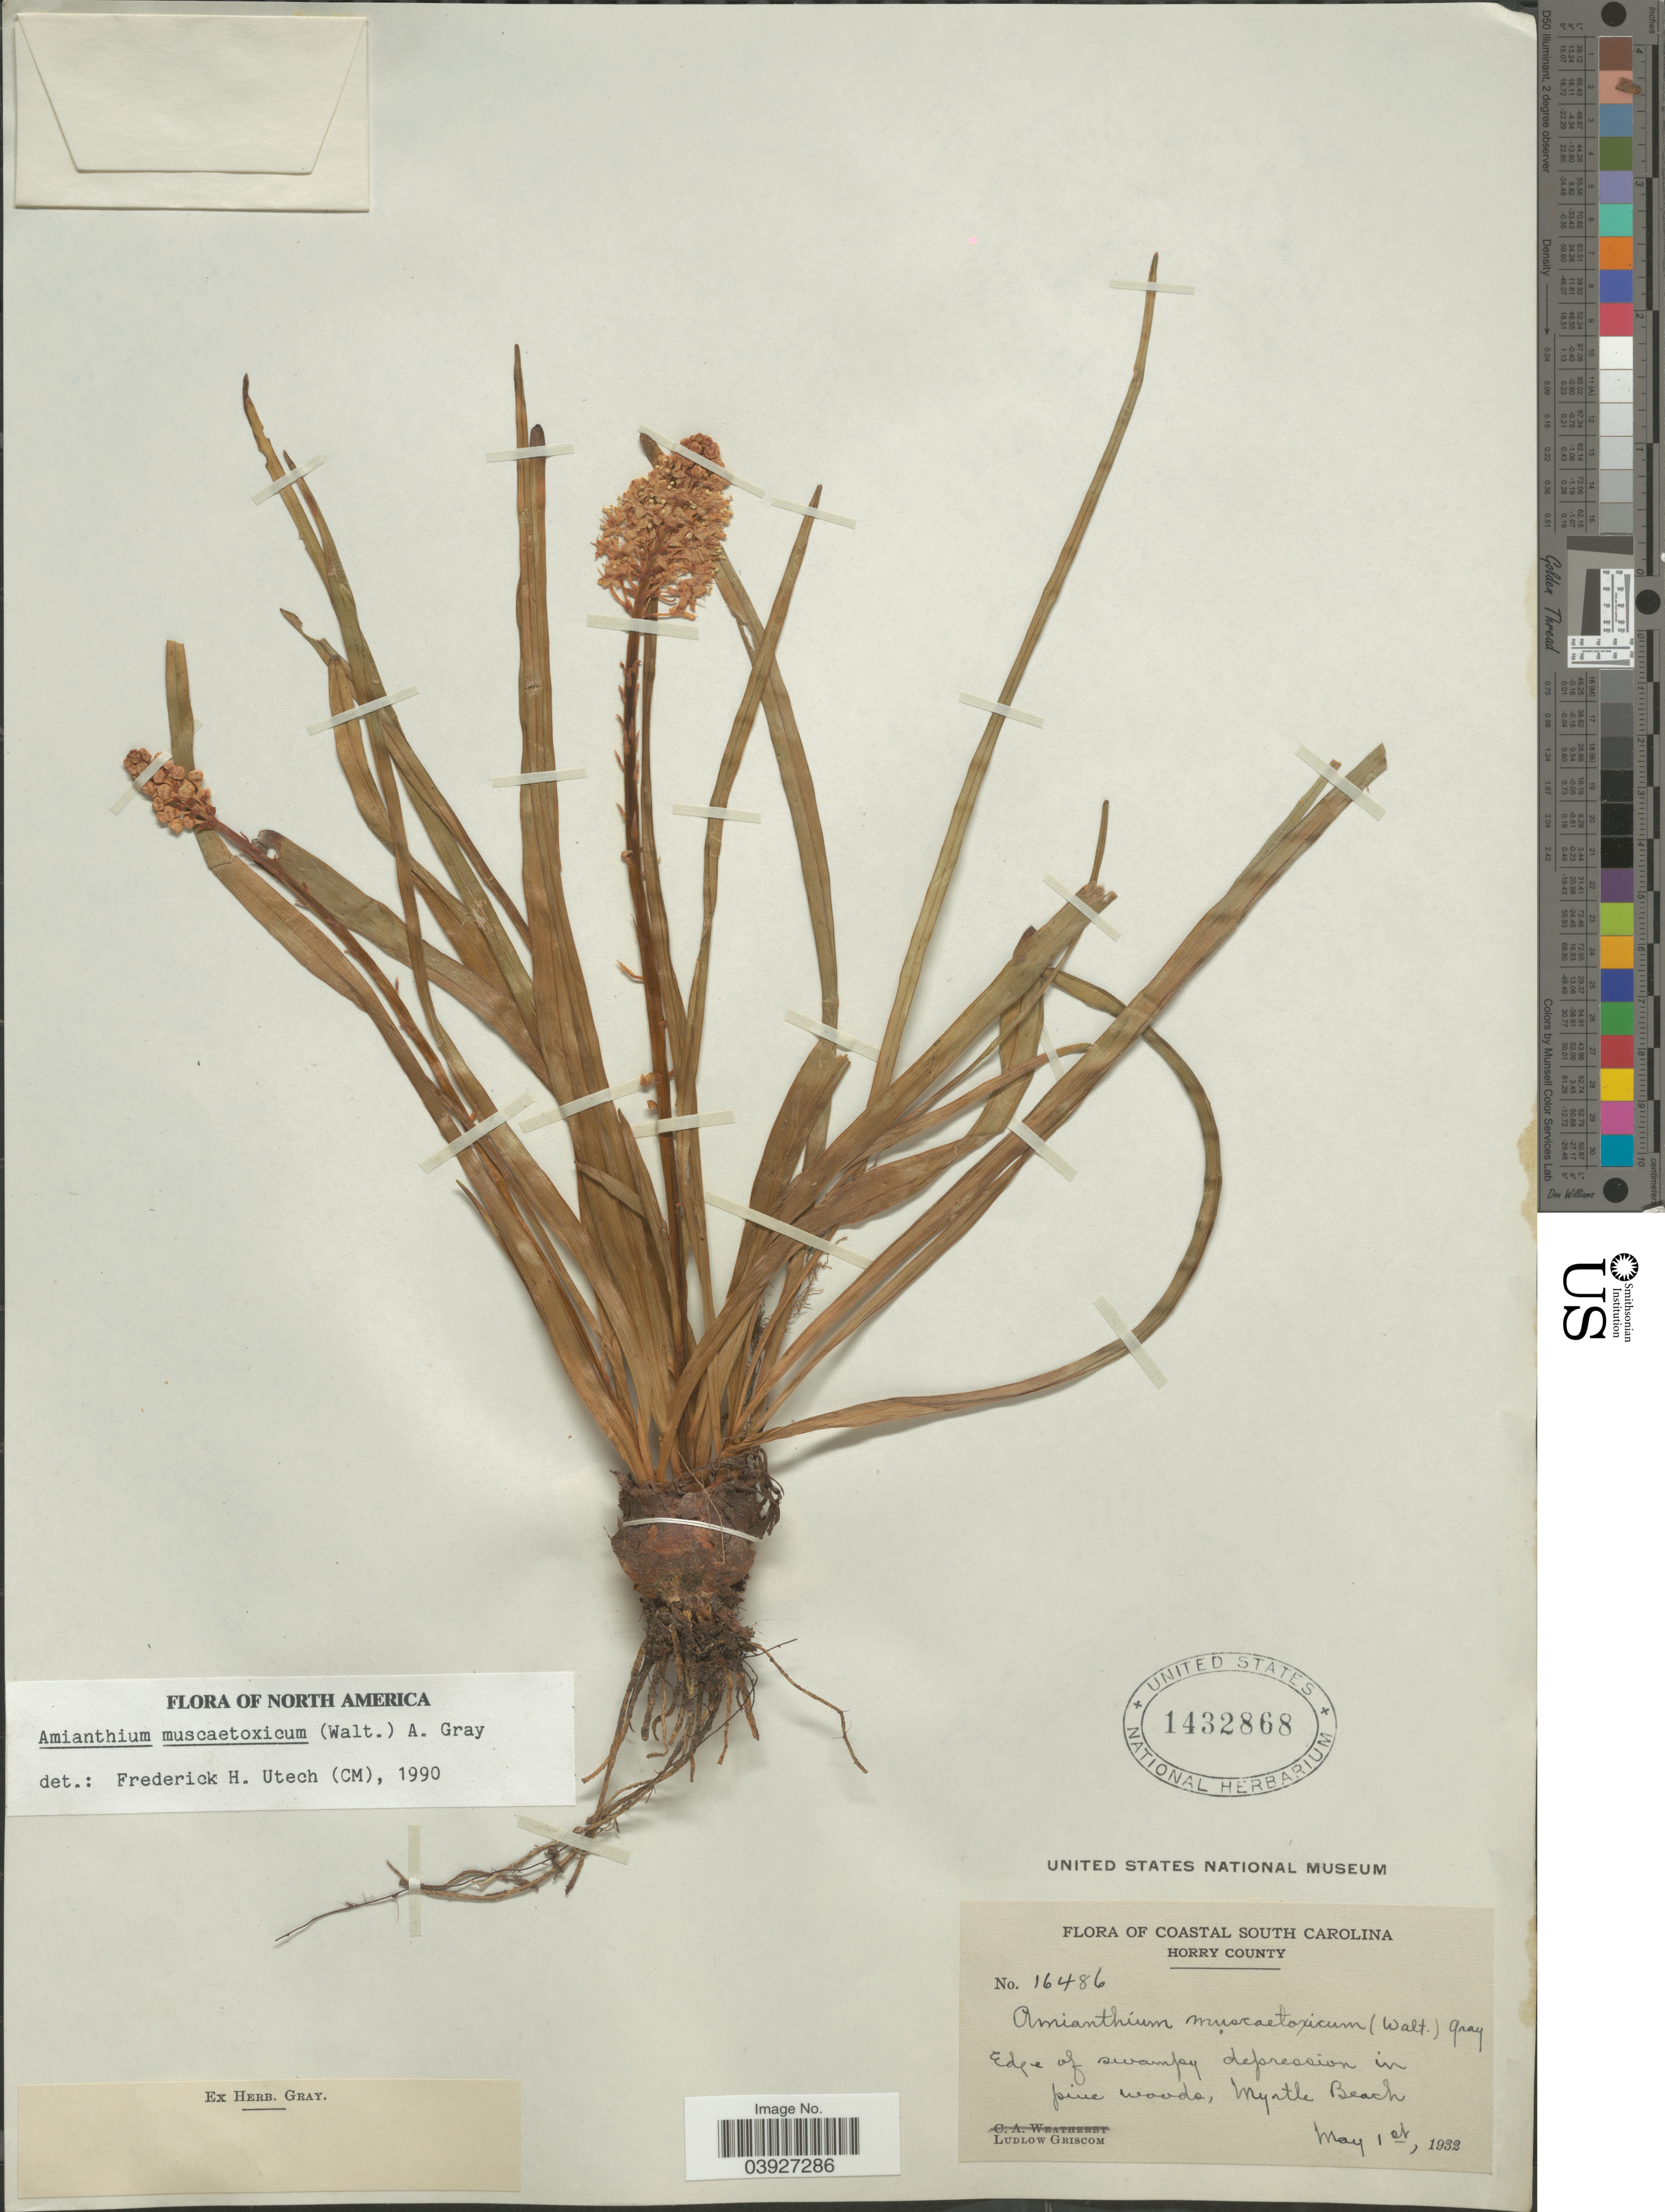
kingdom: Plantae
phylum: Tracheophyta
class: Liliopsida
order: Liliales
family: Melanthiaceae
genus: Amianthium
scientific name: Amianthium muscitoxicum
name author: (Walter) A. Gray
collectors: L. Griscom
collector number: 16486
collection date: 1932-05-01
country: United States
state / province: South Carolina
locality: Coastal South Carolina. Horry County. Myrtle Beach.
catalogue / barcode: US 1432868